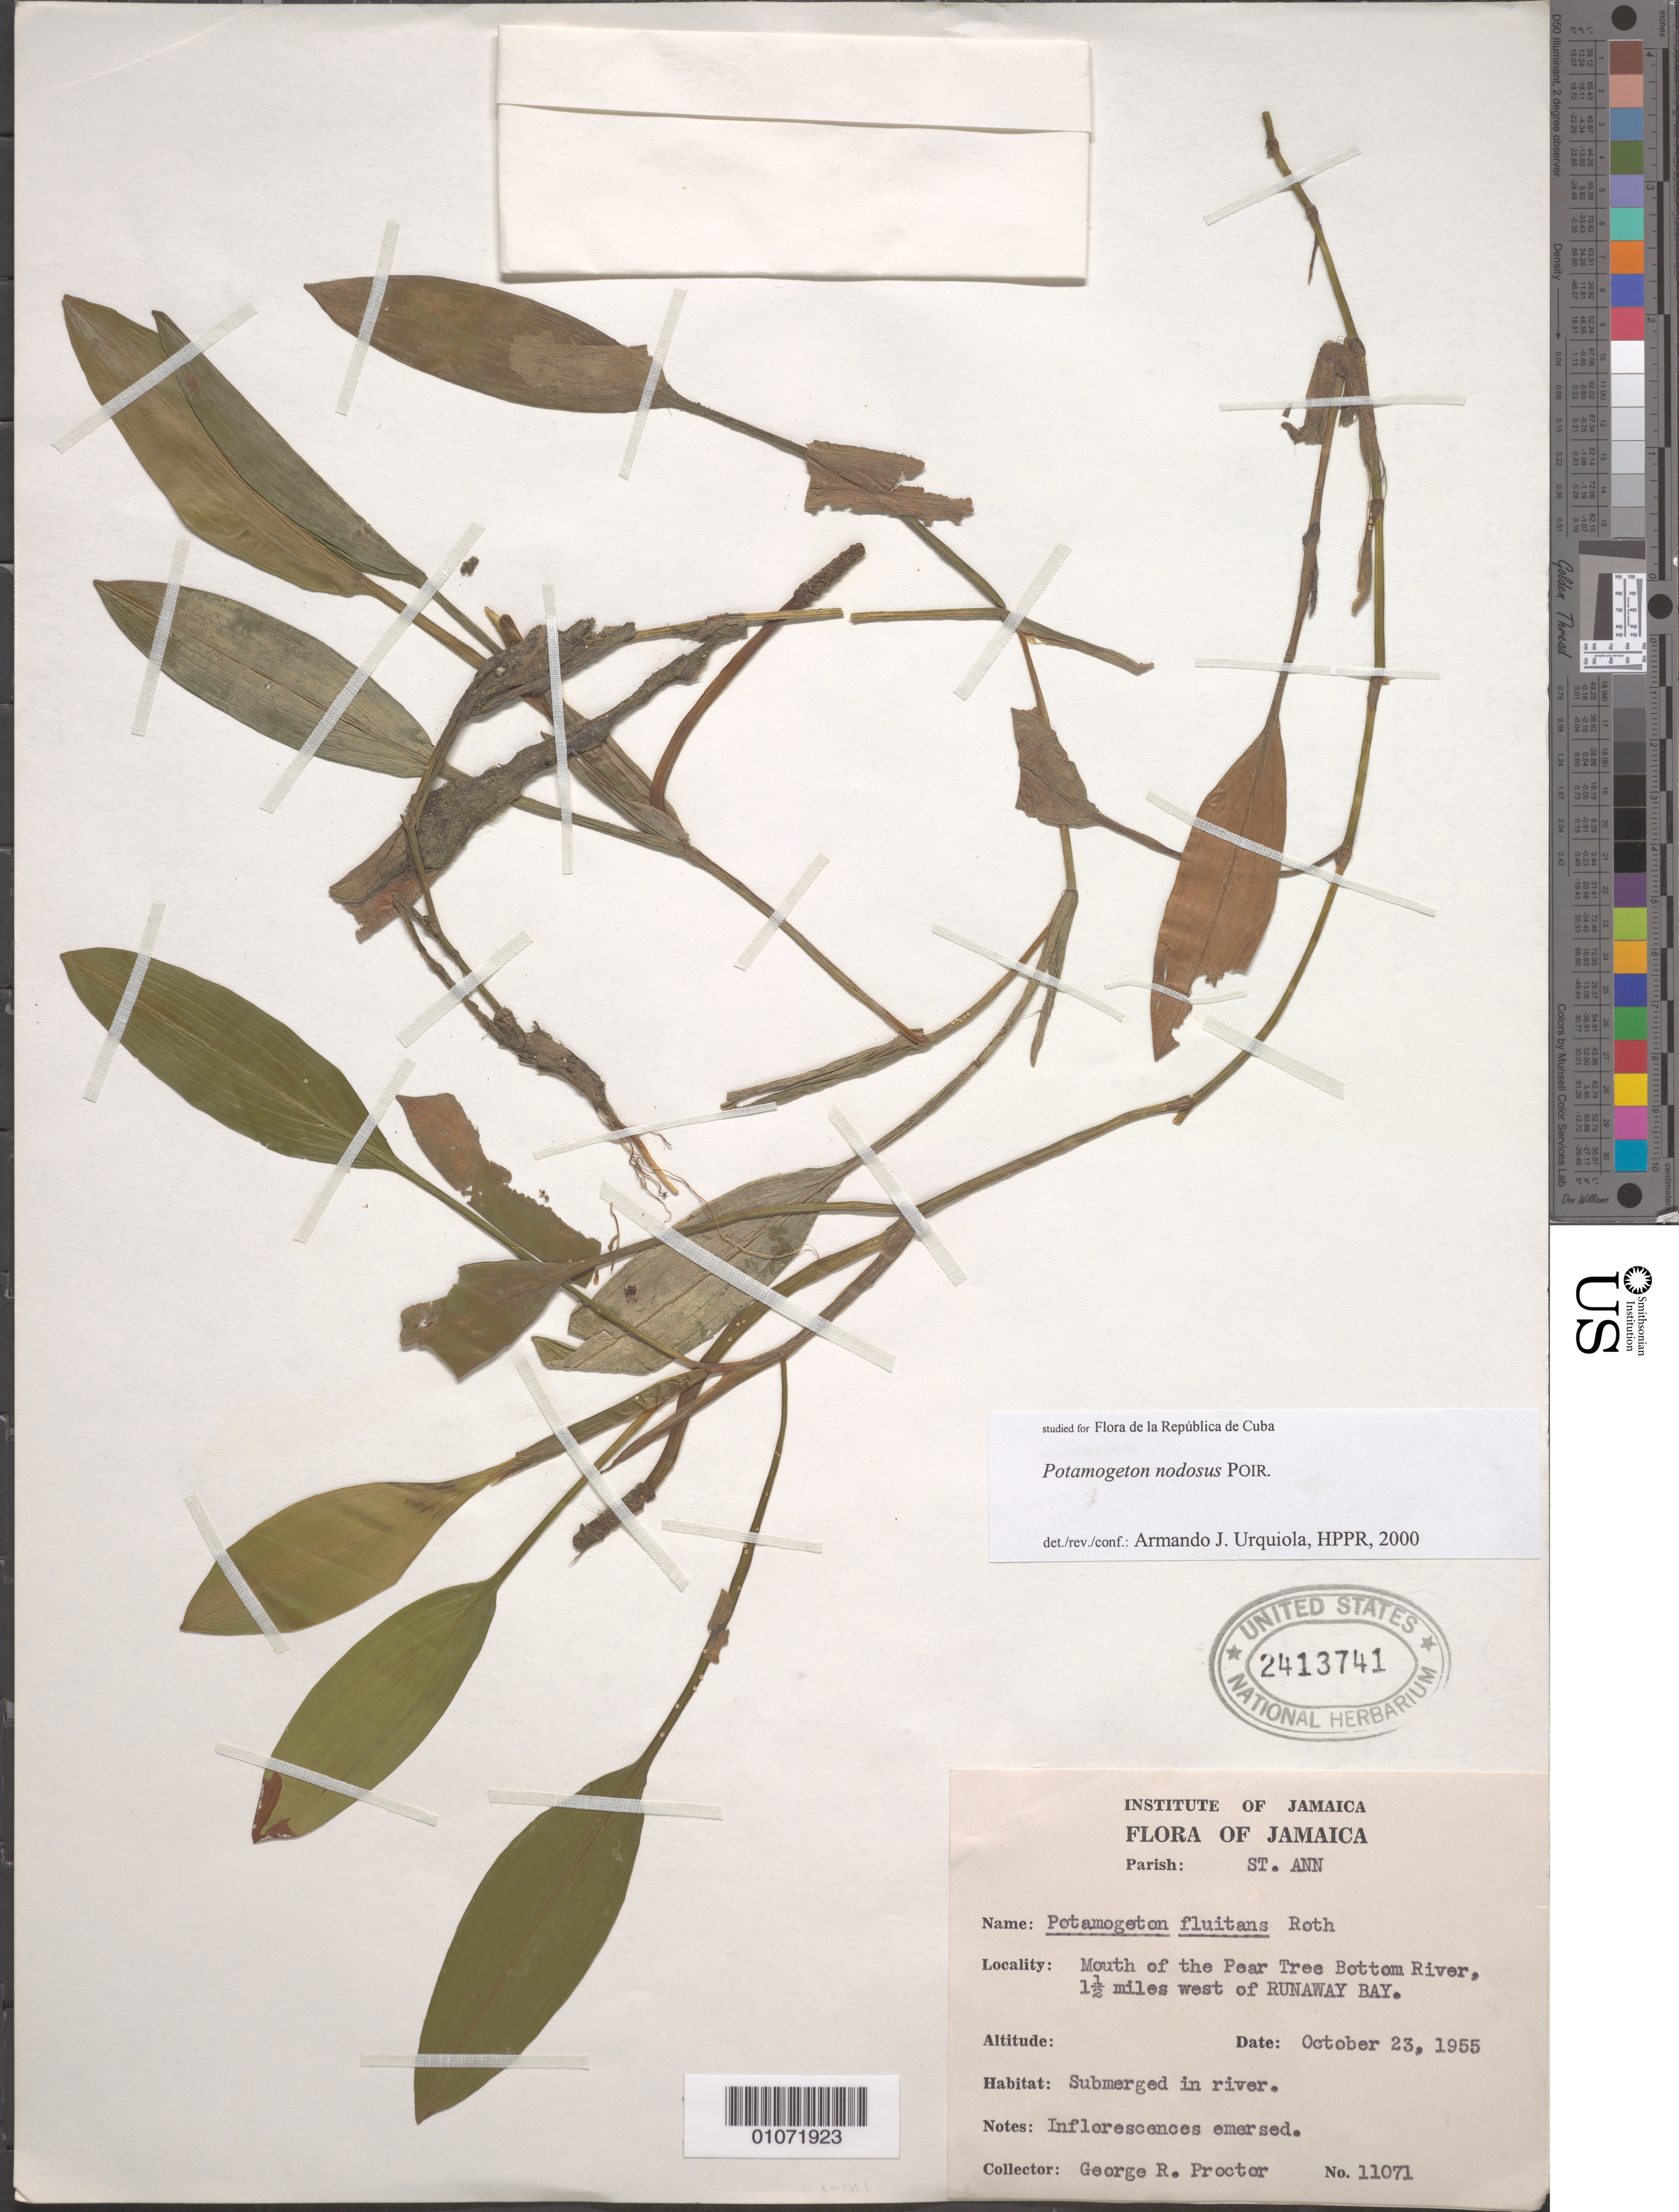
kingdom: Plantae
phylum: Tracheophyta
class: Liliopsida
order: Alismatales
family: Potamogetonaceae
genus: Potamogeton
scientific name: Potamogeton nodosus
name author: Poir.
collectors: G. R. Proctor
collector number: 11071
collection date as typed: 23 Oct 1955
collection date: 1955-10-23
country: Jamaica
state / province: Saint Ann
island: Jamaica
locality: Infolorescence emersed. Submerged in river. Mouth of the Pear Tree Bottom River, 1.5 miles west of RUNWAY BAY.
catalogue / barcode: US 2413741